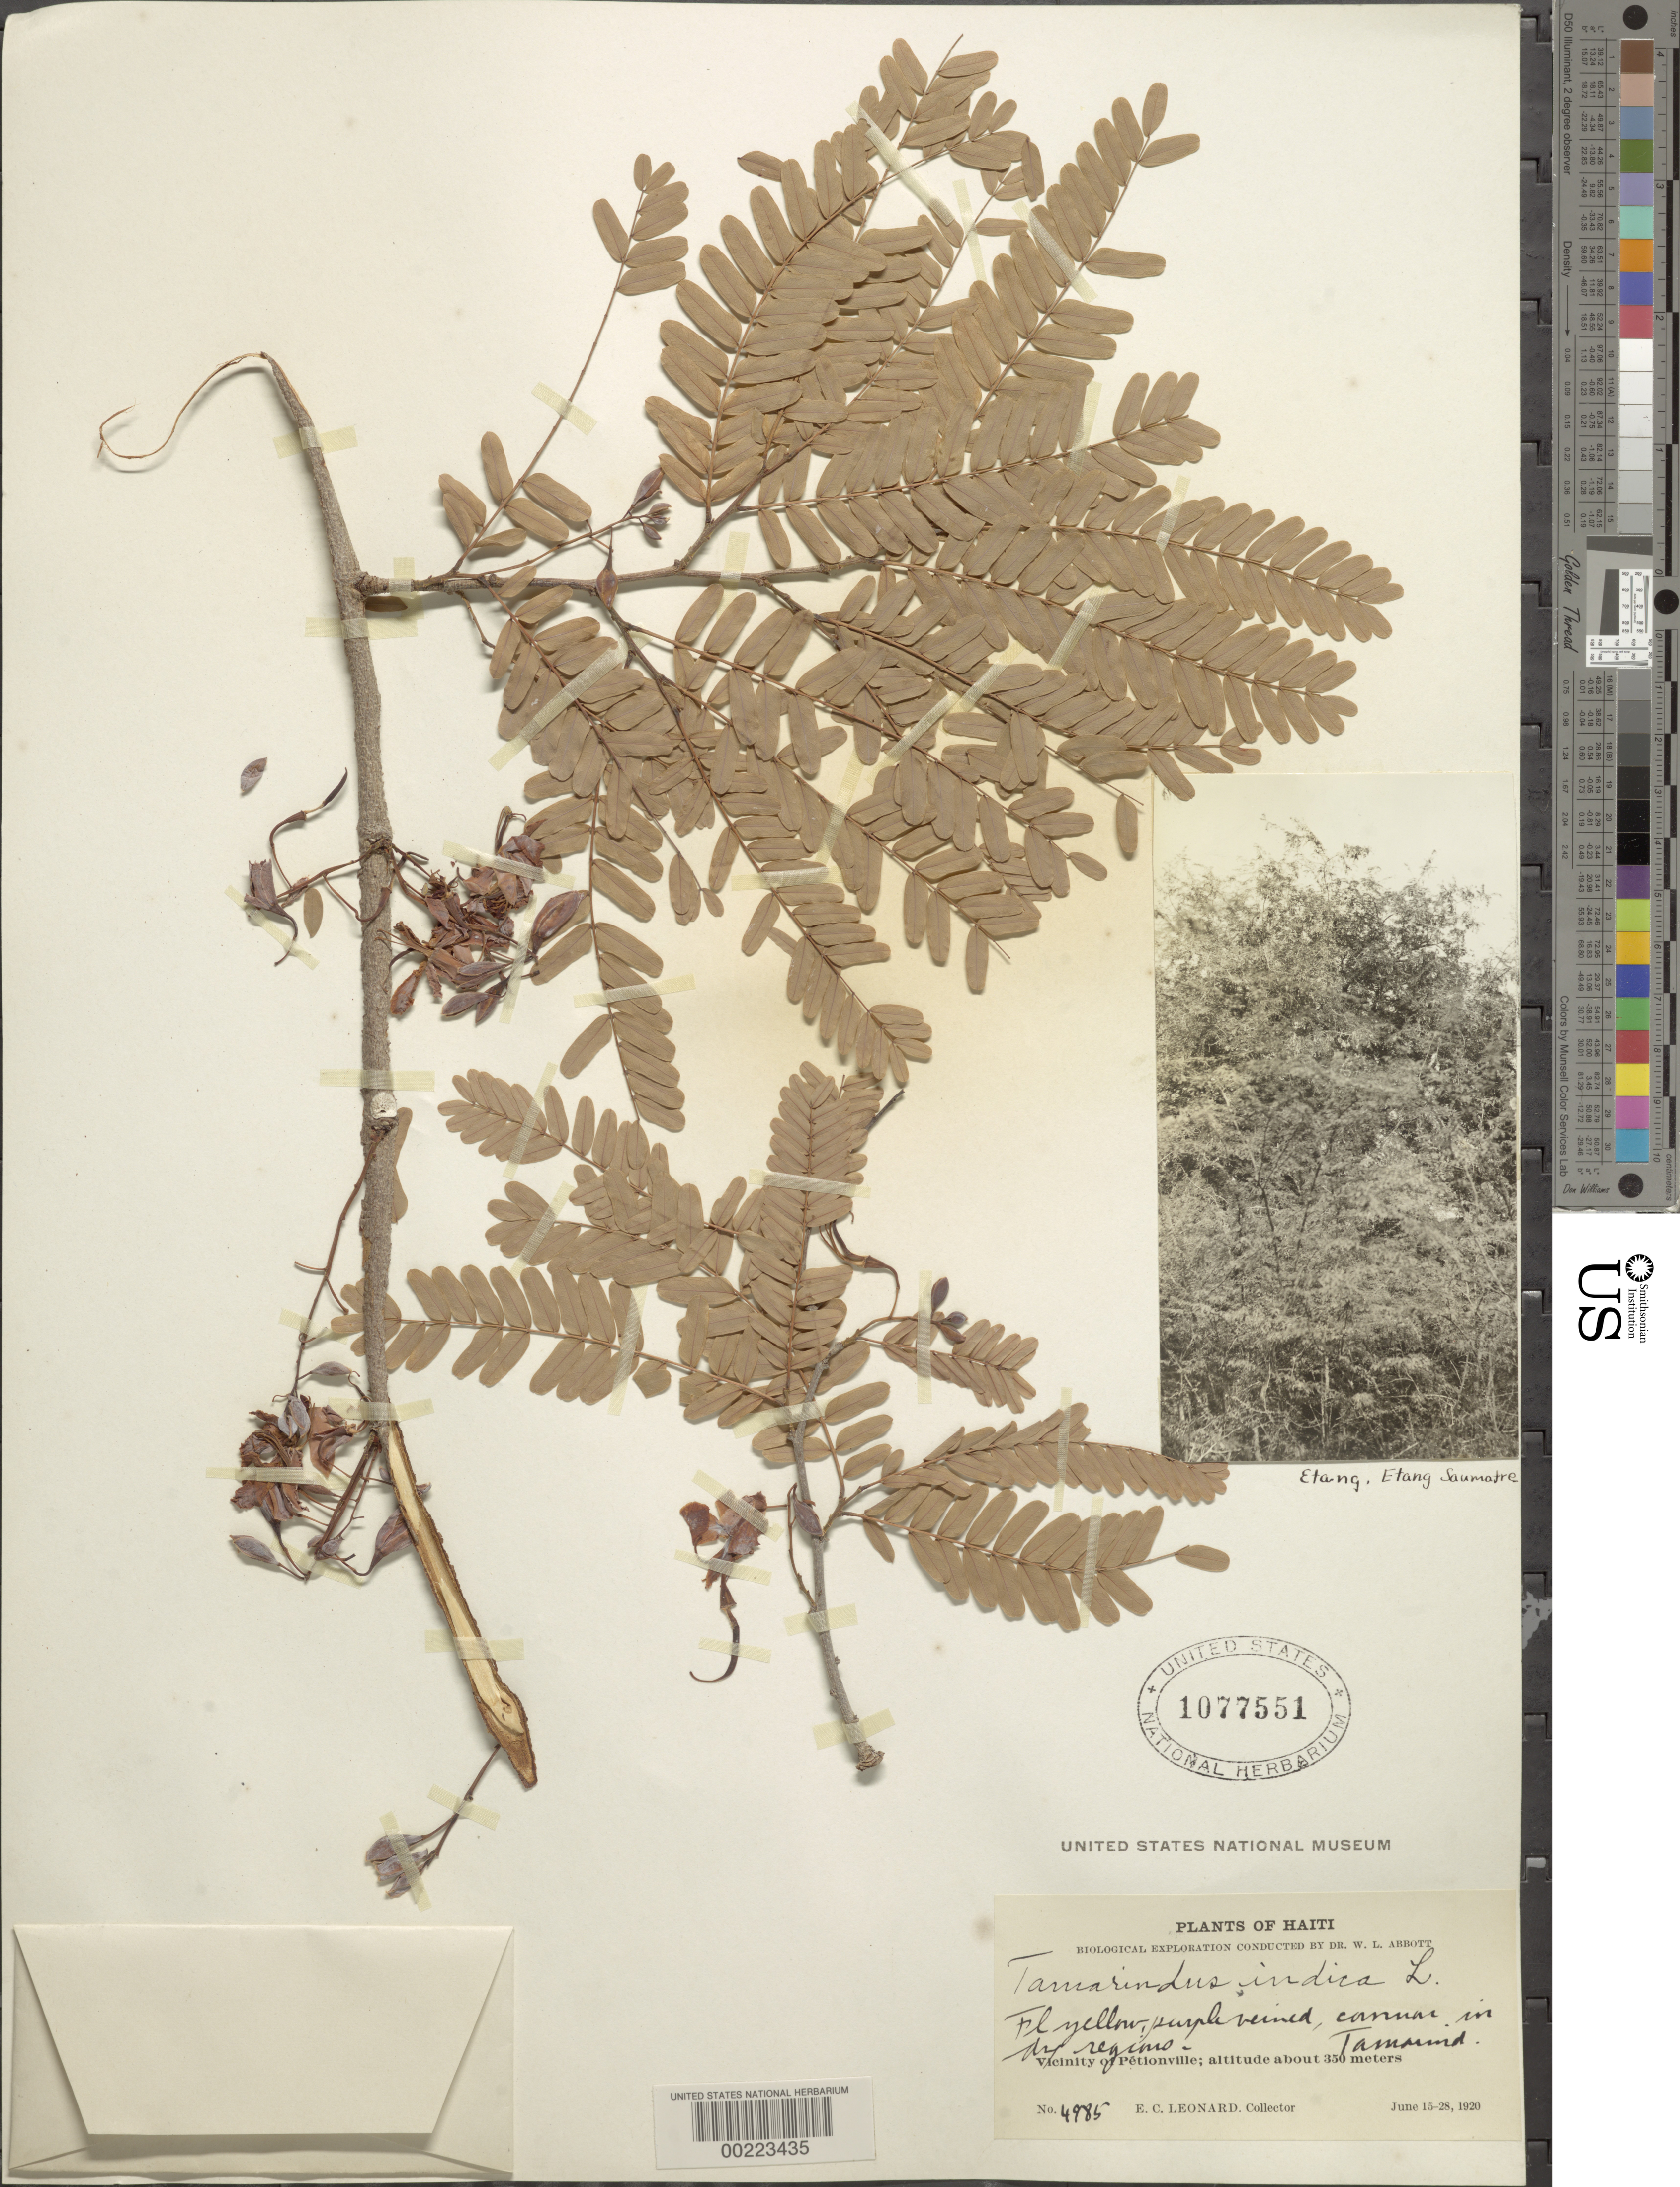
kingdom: Plantae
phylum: Tracheophyta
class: Magnoliopsida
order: Fabales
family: Fabaceae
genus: Tamarindus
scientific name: Tamarindus indica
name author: L.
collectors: E. C. Leonard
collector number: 4985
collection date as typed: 15 Jun 1920 to 28 Jun 1920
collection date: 1920-06-15/1920-06-28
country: Haiti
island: Hispaniola Island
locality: Vicinity of petionville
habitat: Dry regions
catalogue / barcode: US 1077551